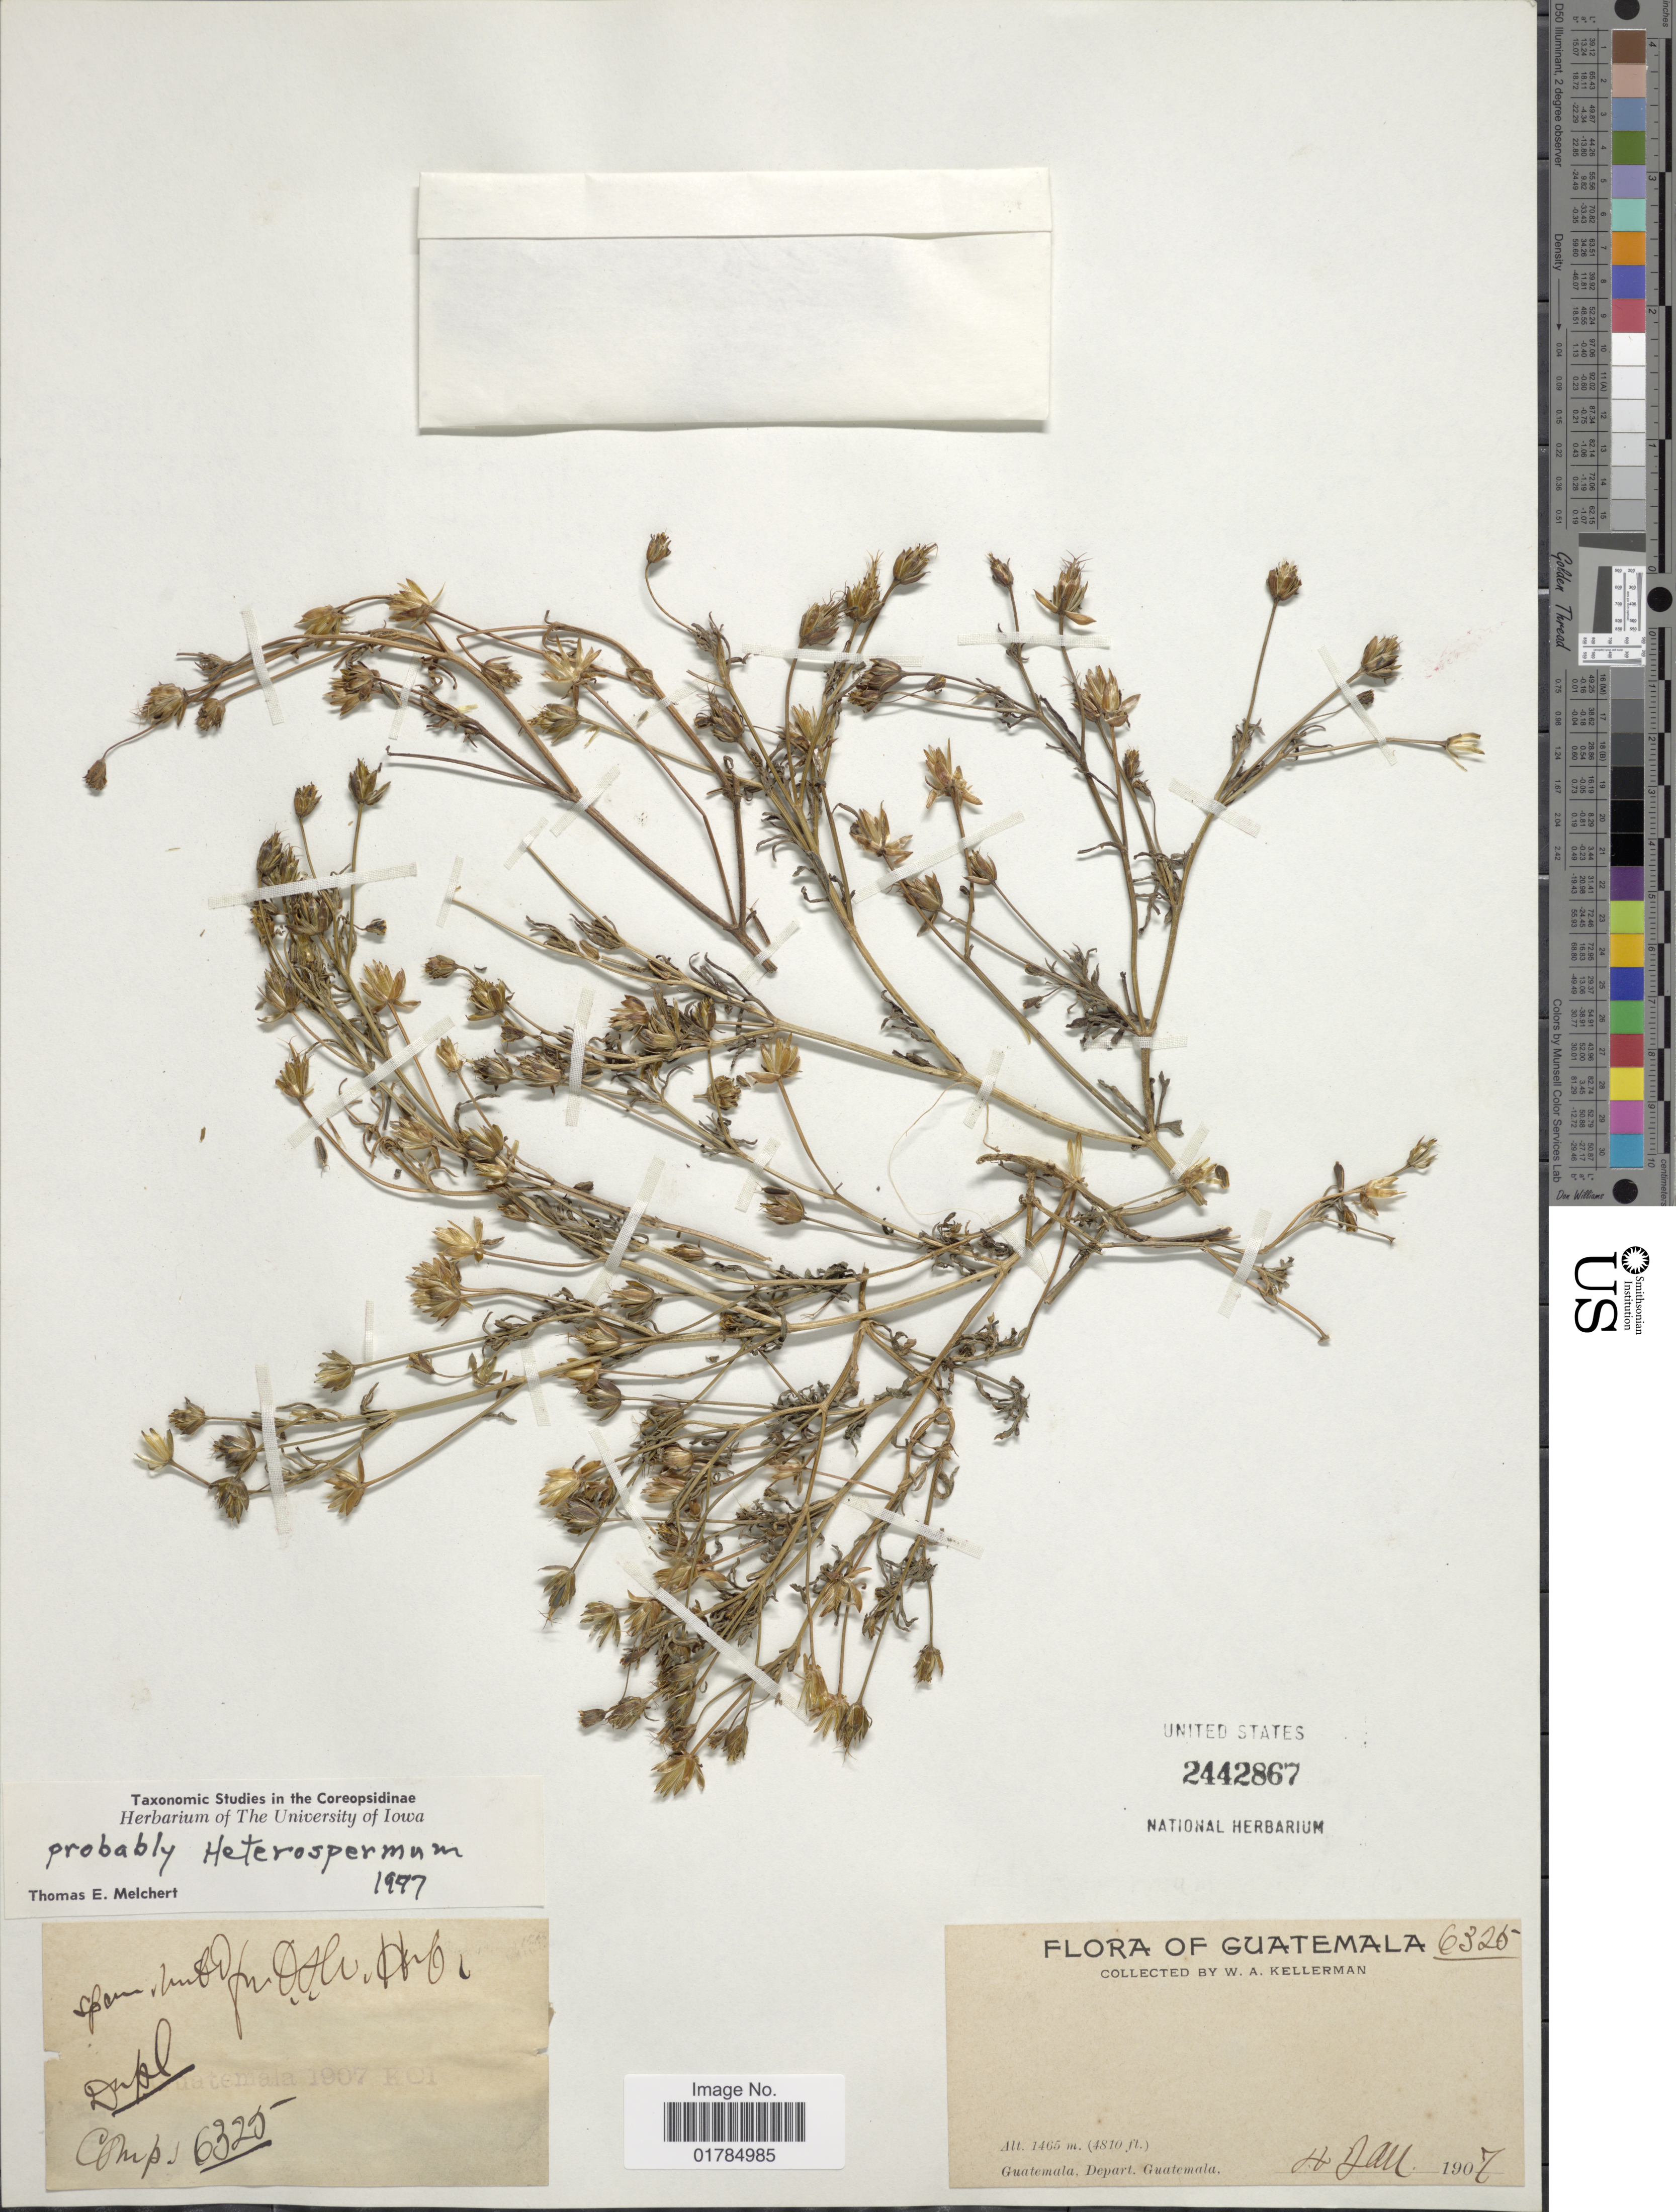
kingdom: Plantae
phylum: Tracheophyta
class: Magnoliopsida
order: Asterales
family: Asteraceae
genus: Heterosperma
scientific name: Heterosperma sp.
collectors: W. Kellerman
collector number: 6325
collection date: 1907-01-04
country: Guatemala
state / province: Guatemala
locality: Guatemala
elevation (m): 1465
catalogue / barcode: US 2442867